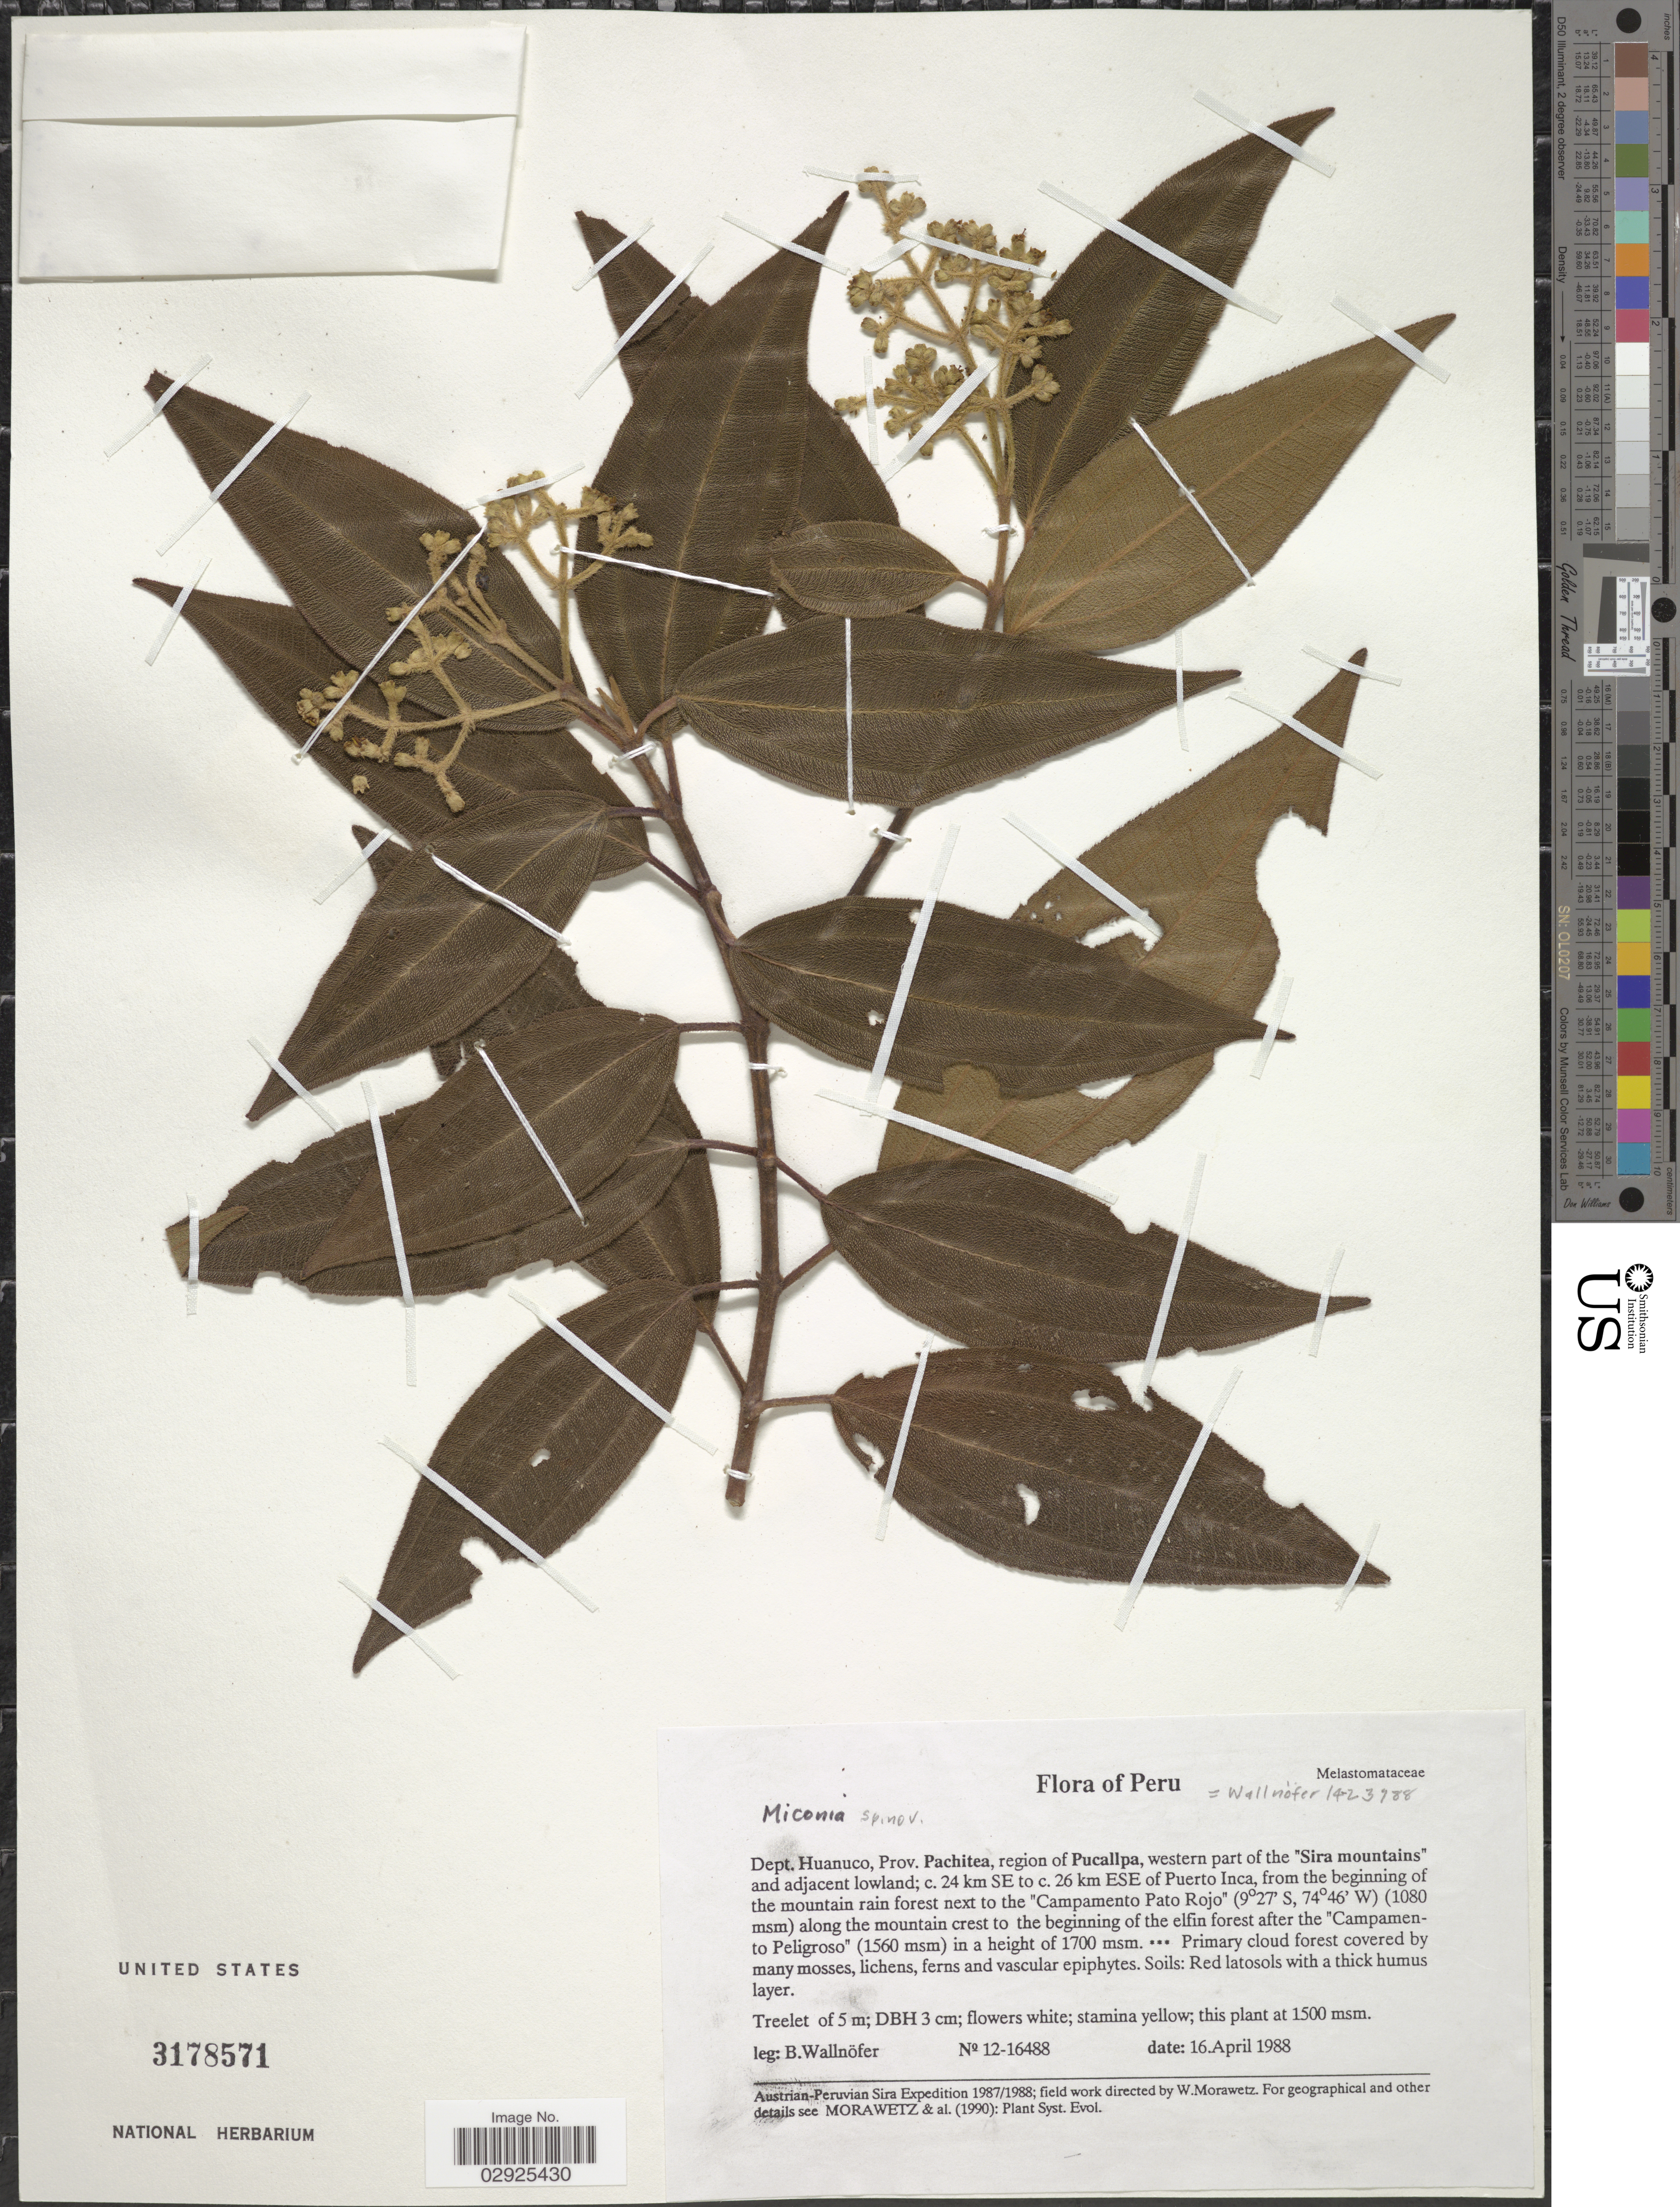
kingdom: Plantae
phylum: Tracheophyta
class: Magnoliopsida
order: Myrtales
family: Melastomataceae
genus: Miconia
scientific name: Miconia sp.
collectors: B. Wallnöfer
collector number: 12-16488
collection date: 1988-04-16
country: Peru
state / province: Huánuco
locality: Dept. Huanuco, Prov. Pachitea, region of Pucallpa, western part of the "Sira mountains" and adjacent lowland; c. 24 km SE to c. 26 km ESE of Puerto Inca, from the beginning of the mountain rain forest next to the "Campamento Pato Rojo", along the mountain crest to the beginning of the elfin after the "Campamento Peligroso".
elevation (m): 1080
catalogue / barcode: US 3178571